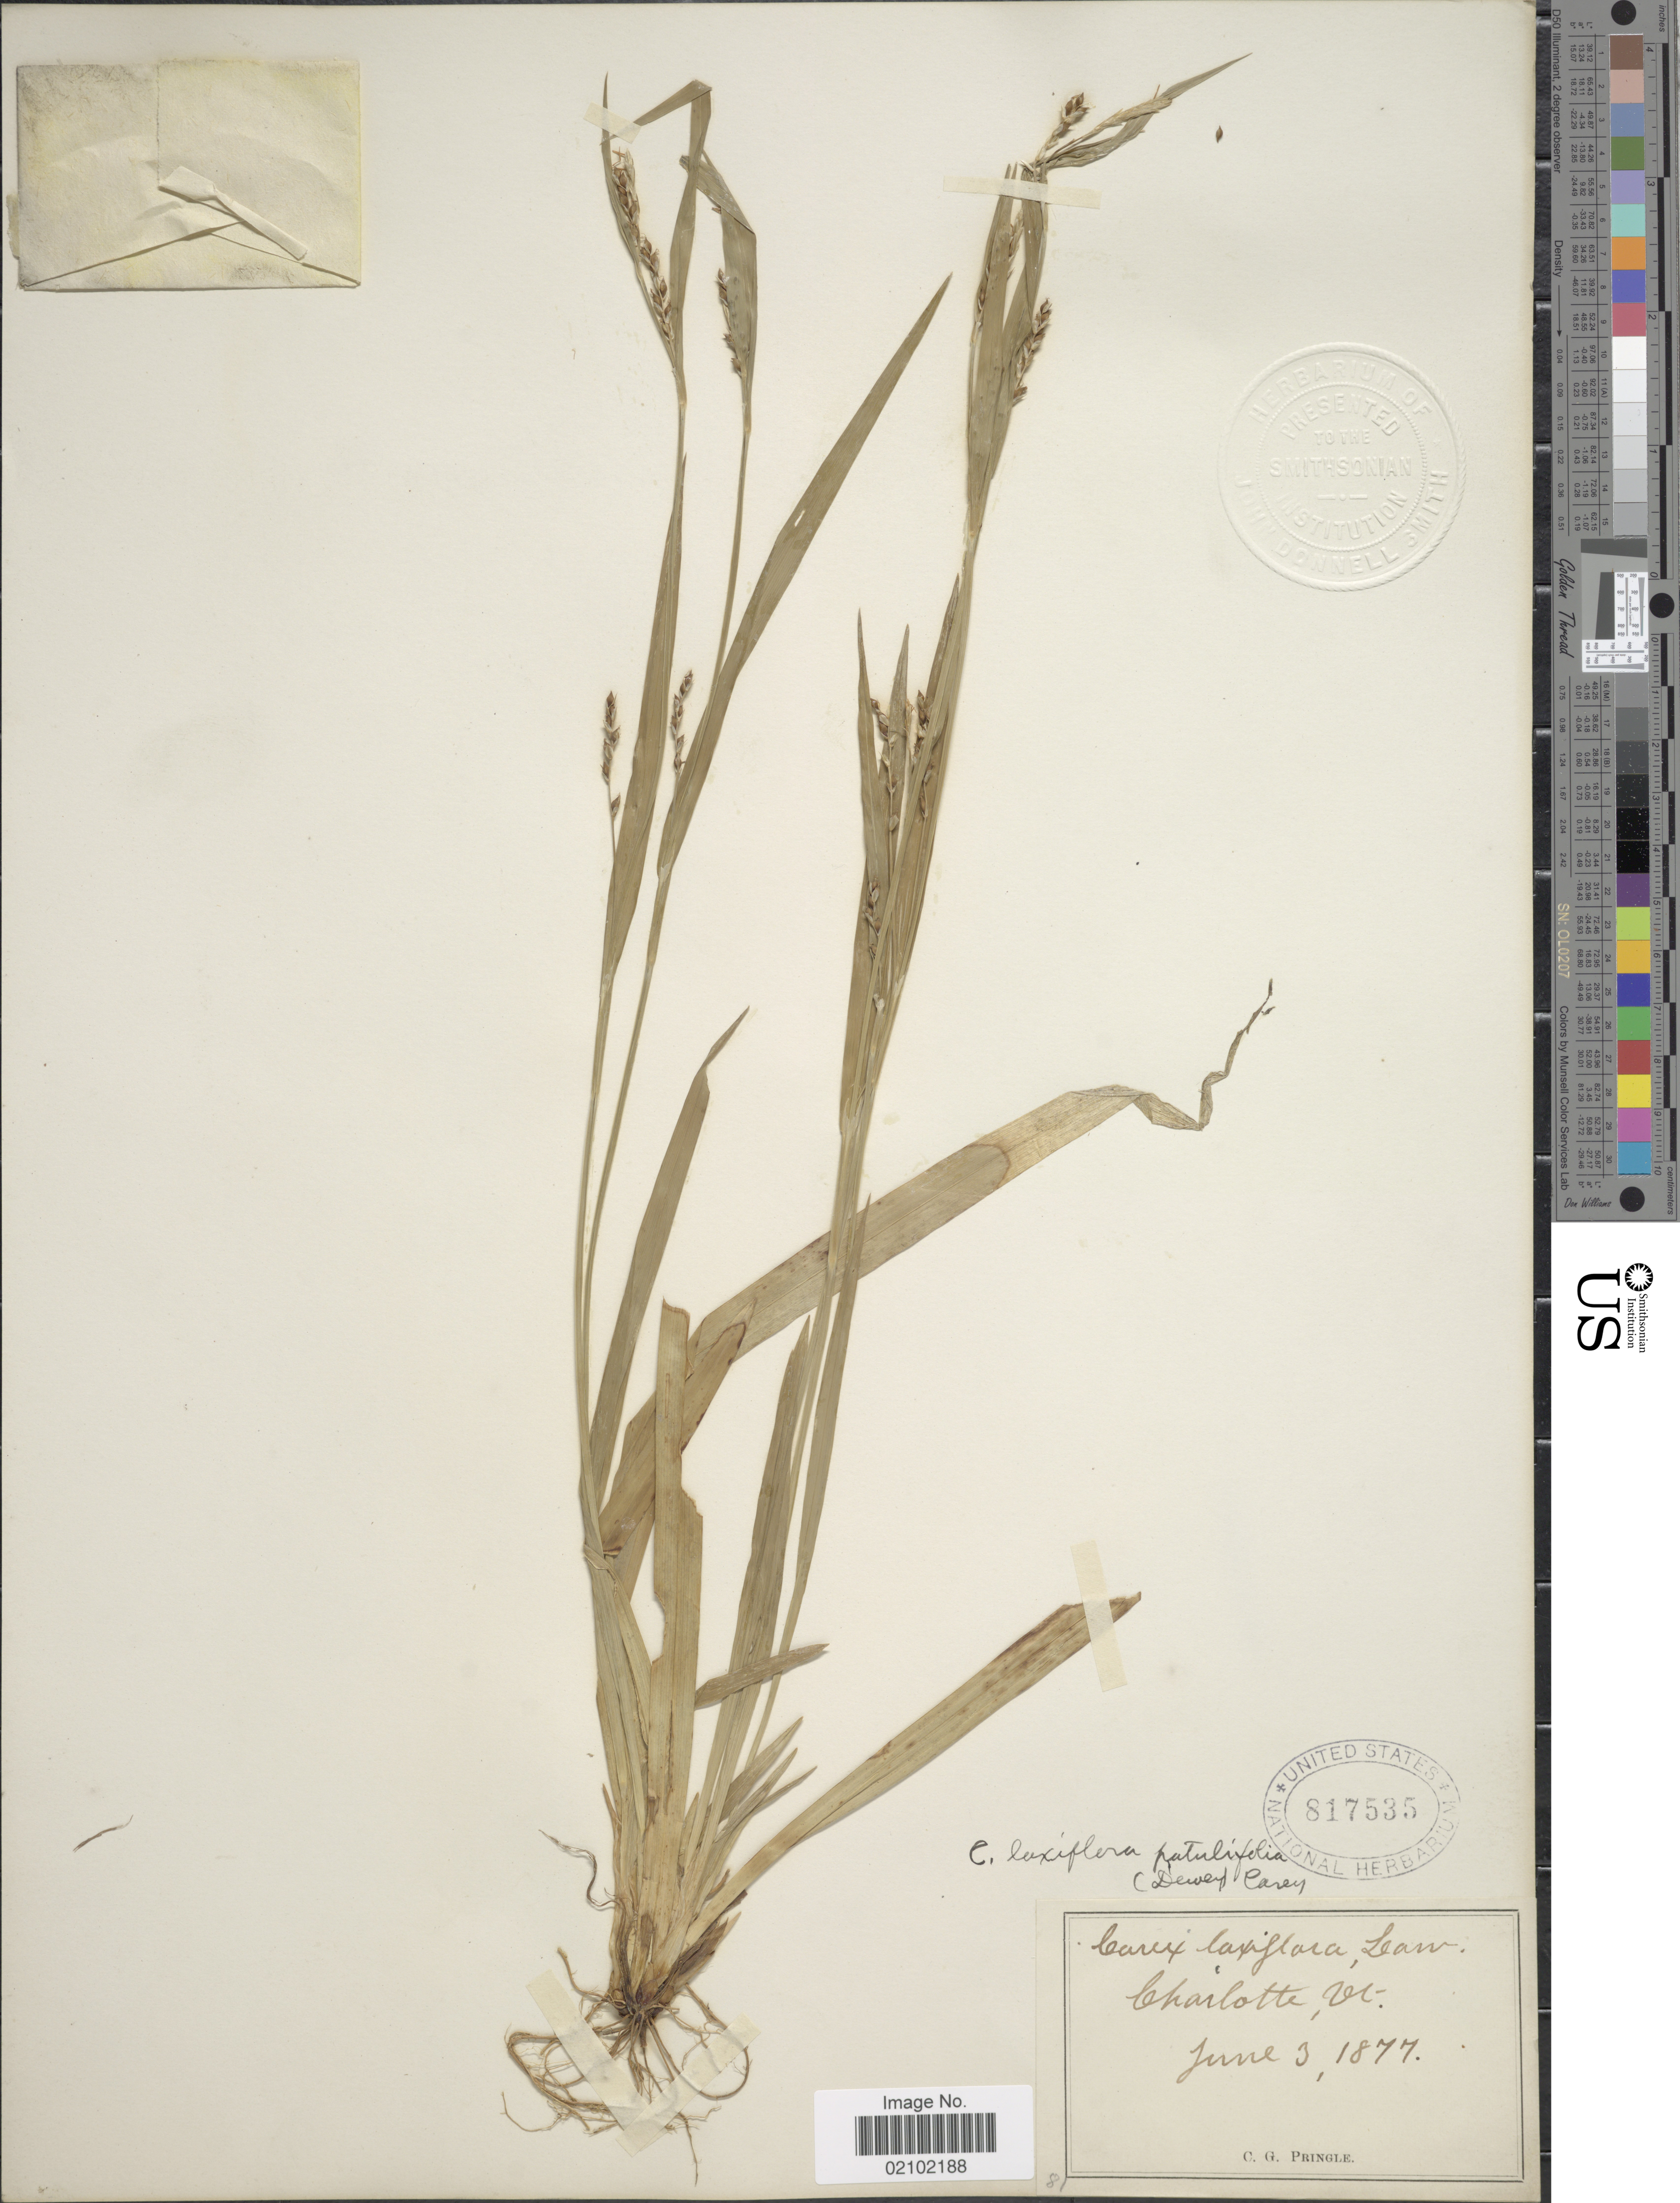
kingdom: Plantae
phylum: Tracheophyta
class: Liliopsida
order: Poales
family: Cyperaceae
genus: Carex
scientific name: Carex laxiflora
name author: Lam.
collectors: C. G. Pringle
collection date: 1877-06-03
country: United States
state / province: Vermont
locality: Charlotte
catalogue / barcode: US 817535